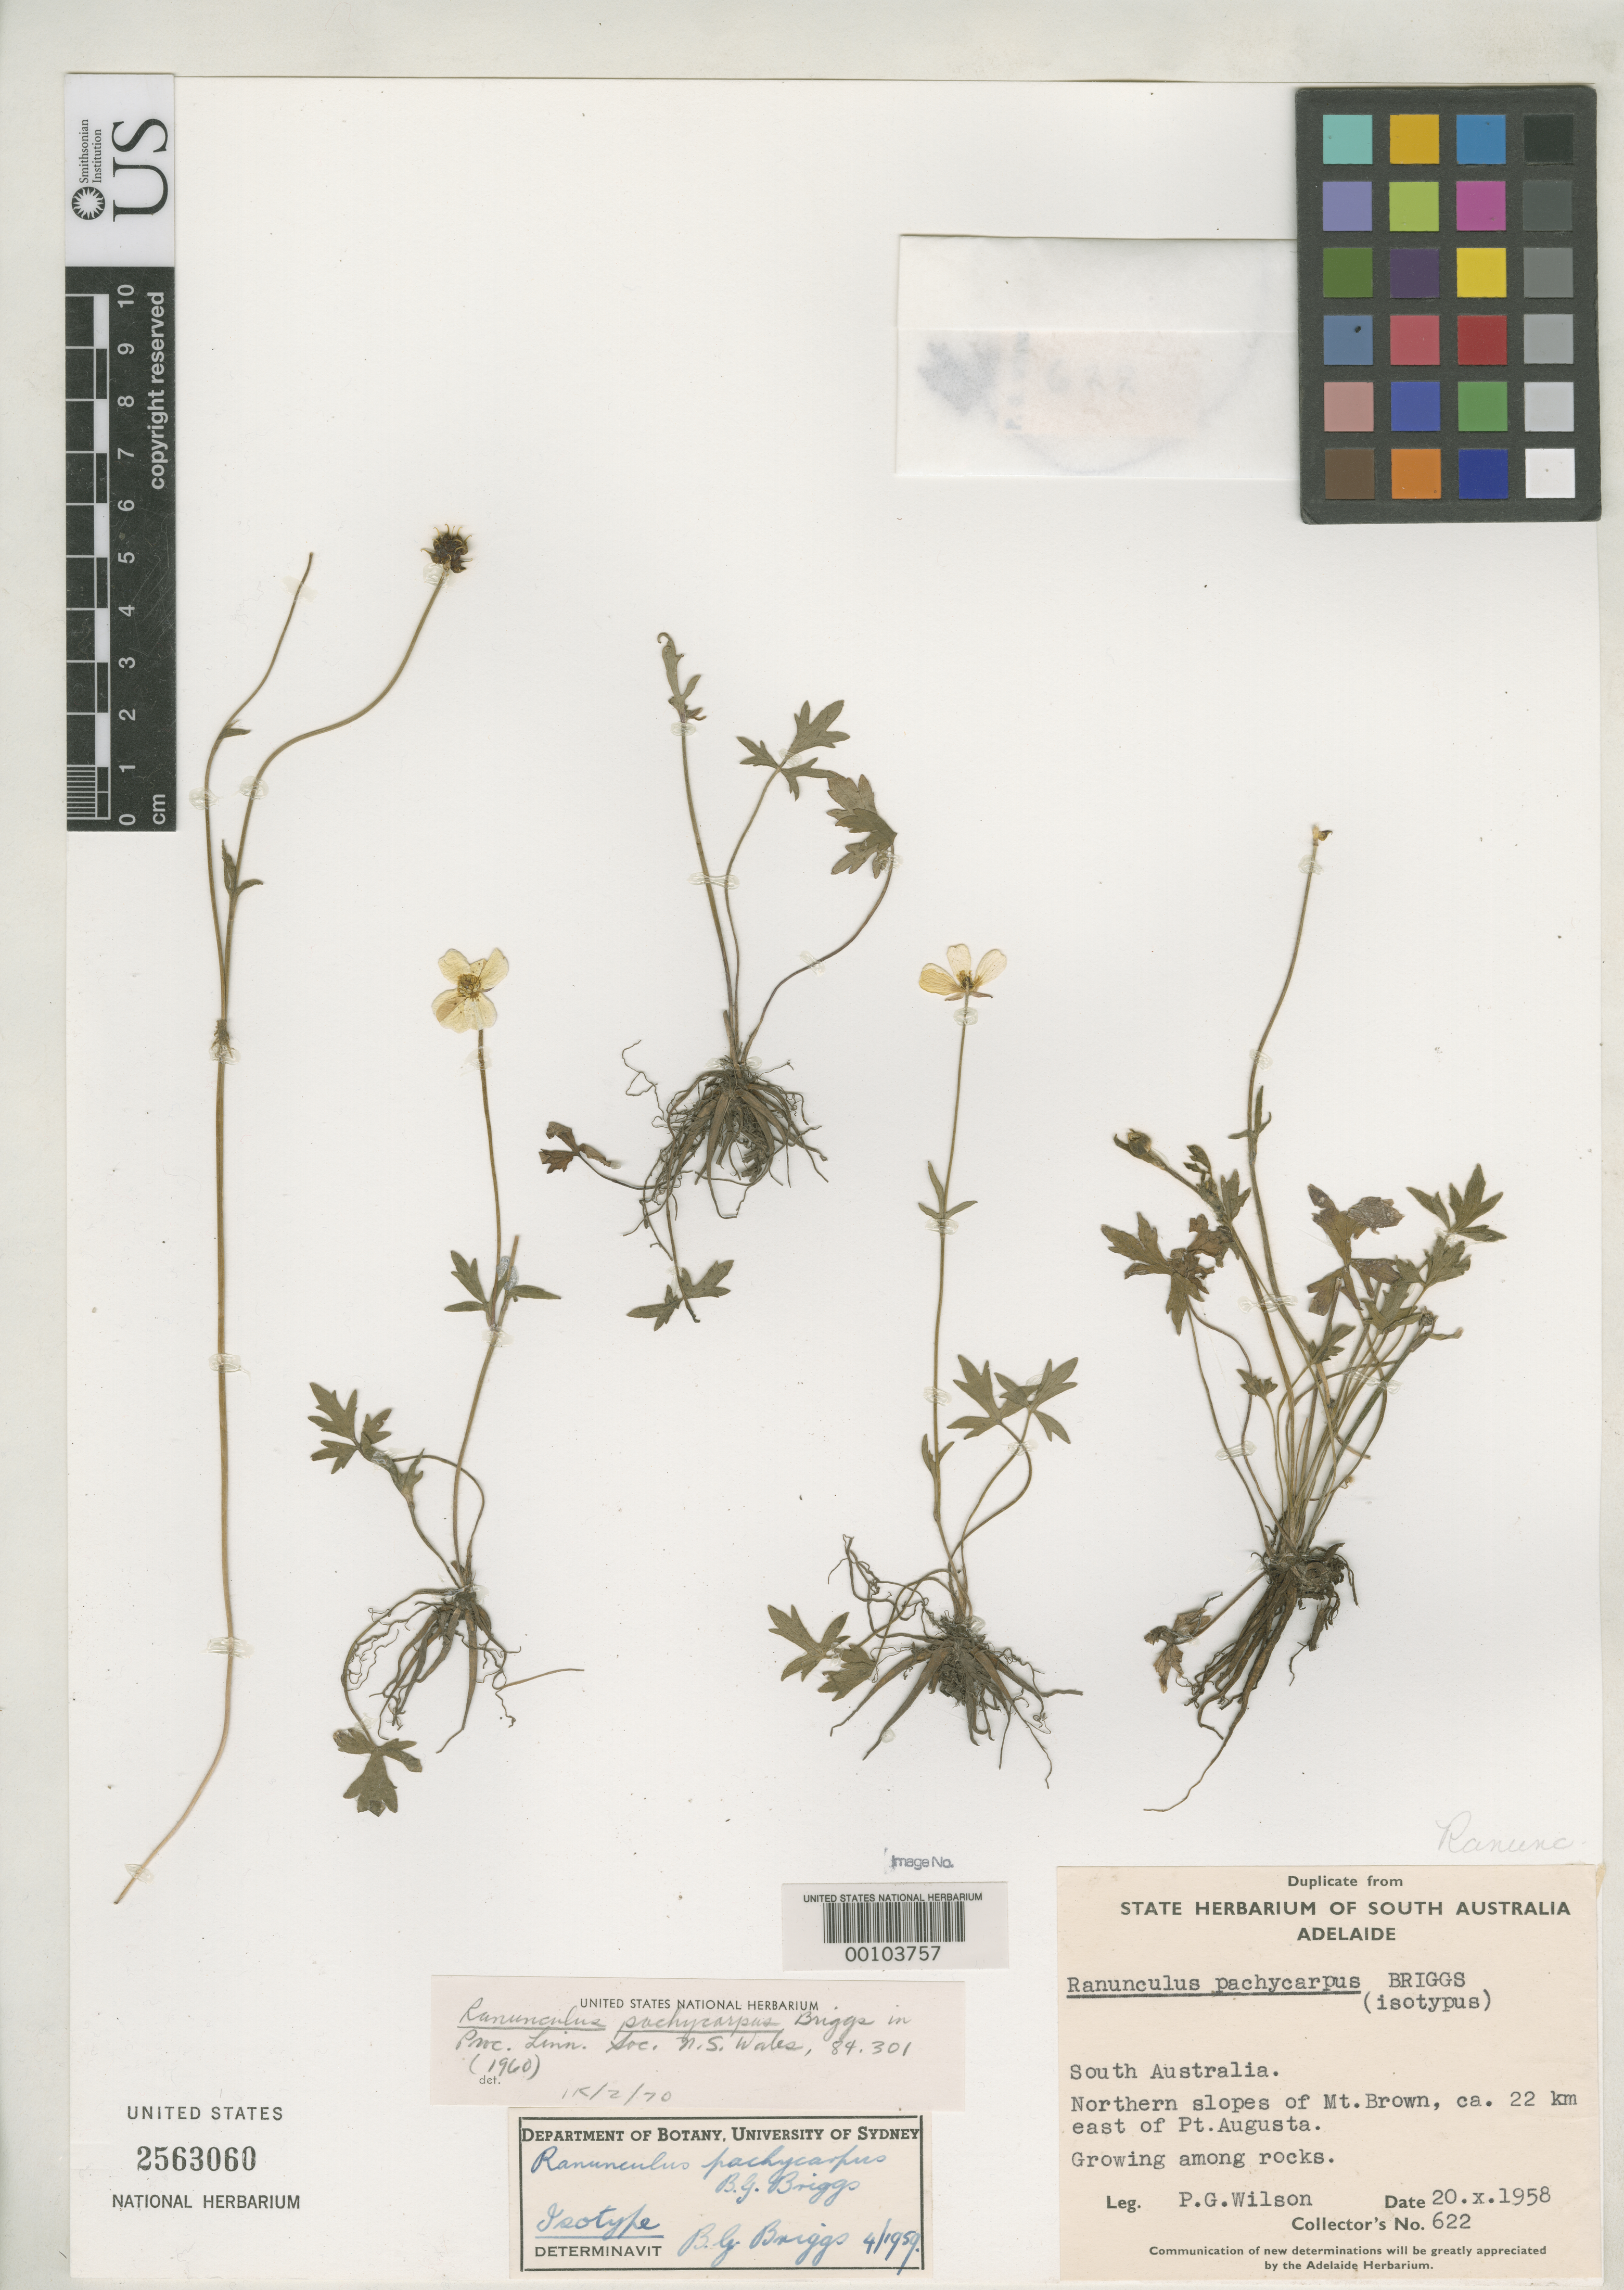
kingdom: Plantae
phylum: Tracheophyta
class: Magnoliopsida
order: Ranunculales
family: Ranunculaceae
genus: Ranunculus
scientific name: Ranunculus pachycarpus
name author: B.G. Briggs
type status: Isotype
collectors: P. G. Wilson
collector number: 622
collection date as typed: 20 Oct 1958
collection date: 1958-10-20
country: Australia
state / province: South Australia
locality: Mt. Brown.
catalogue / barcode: US 2563060